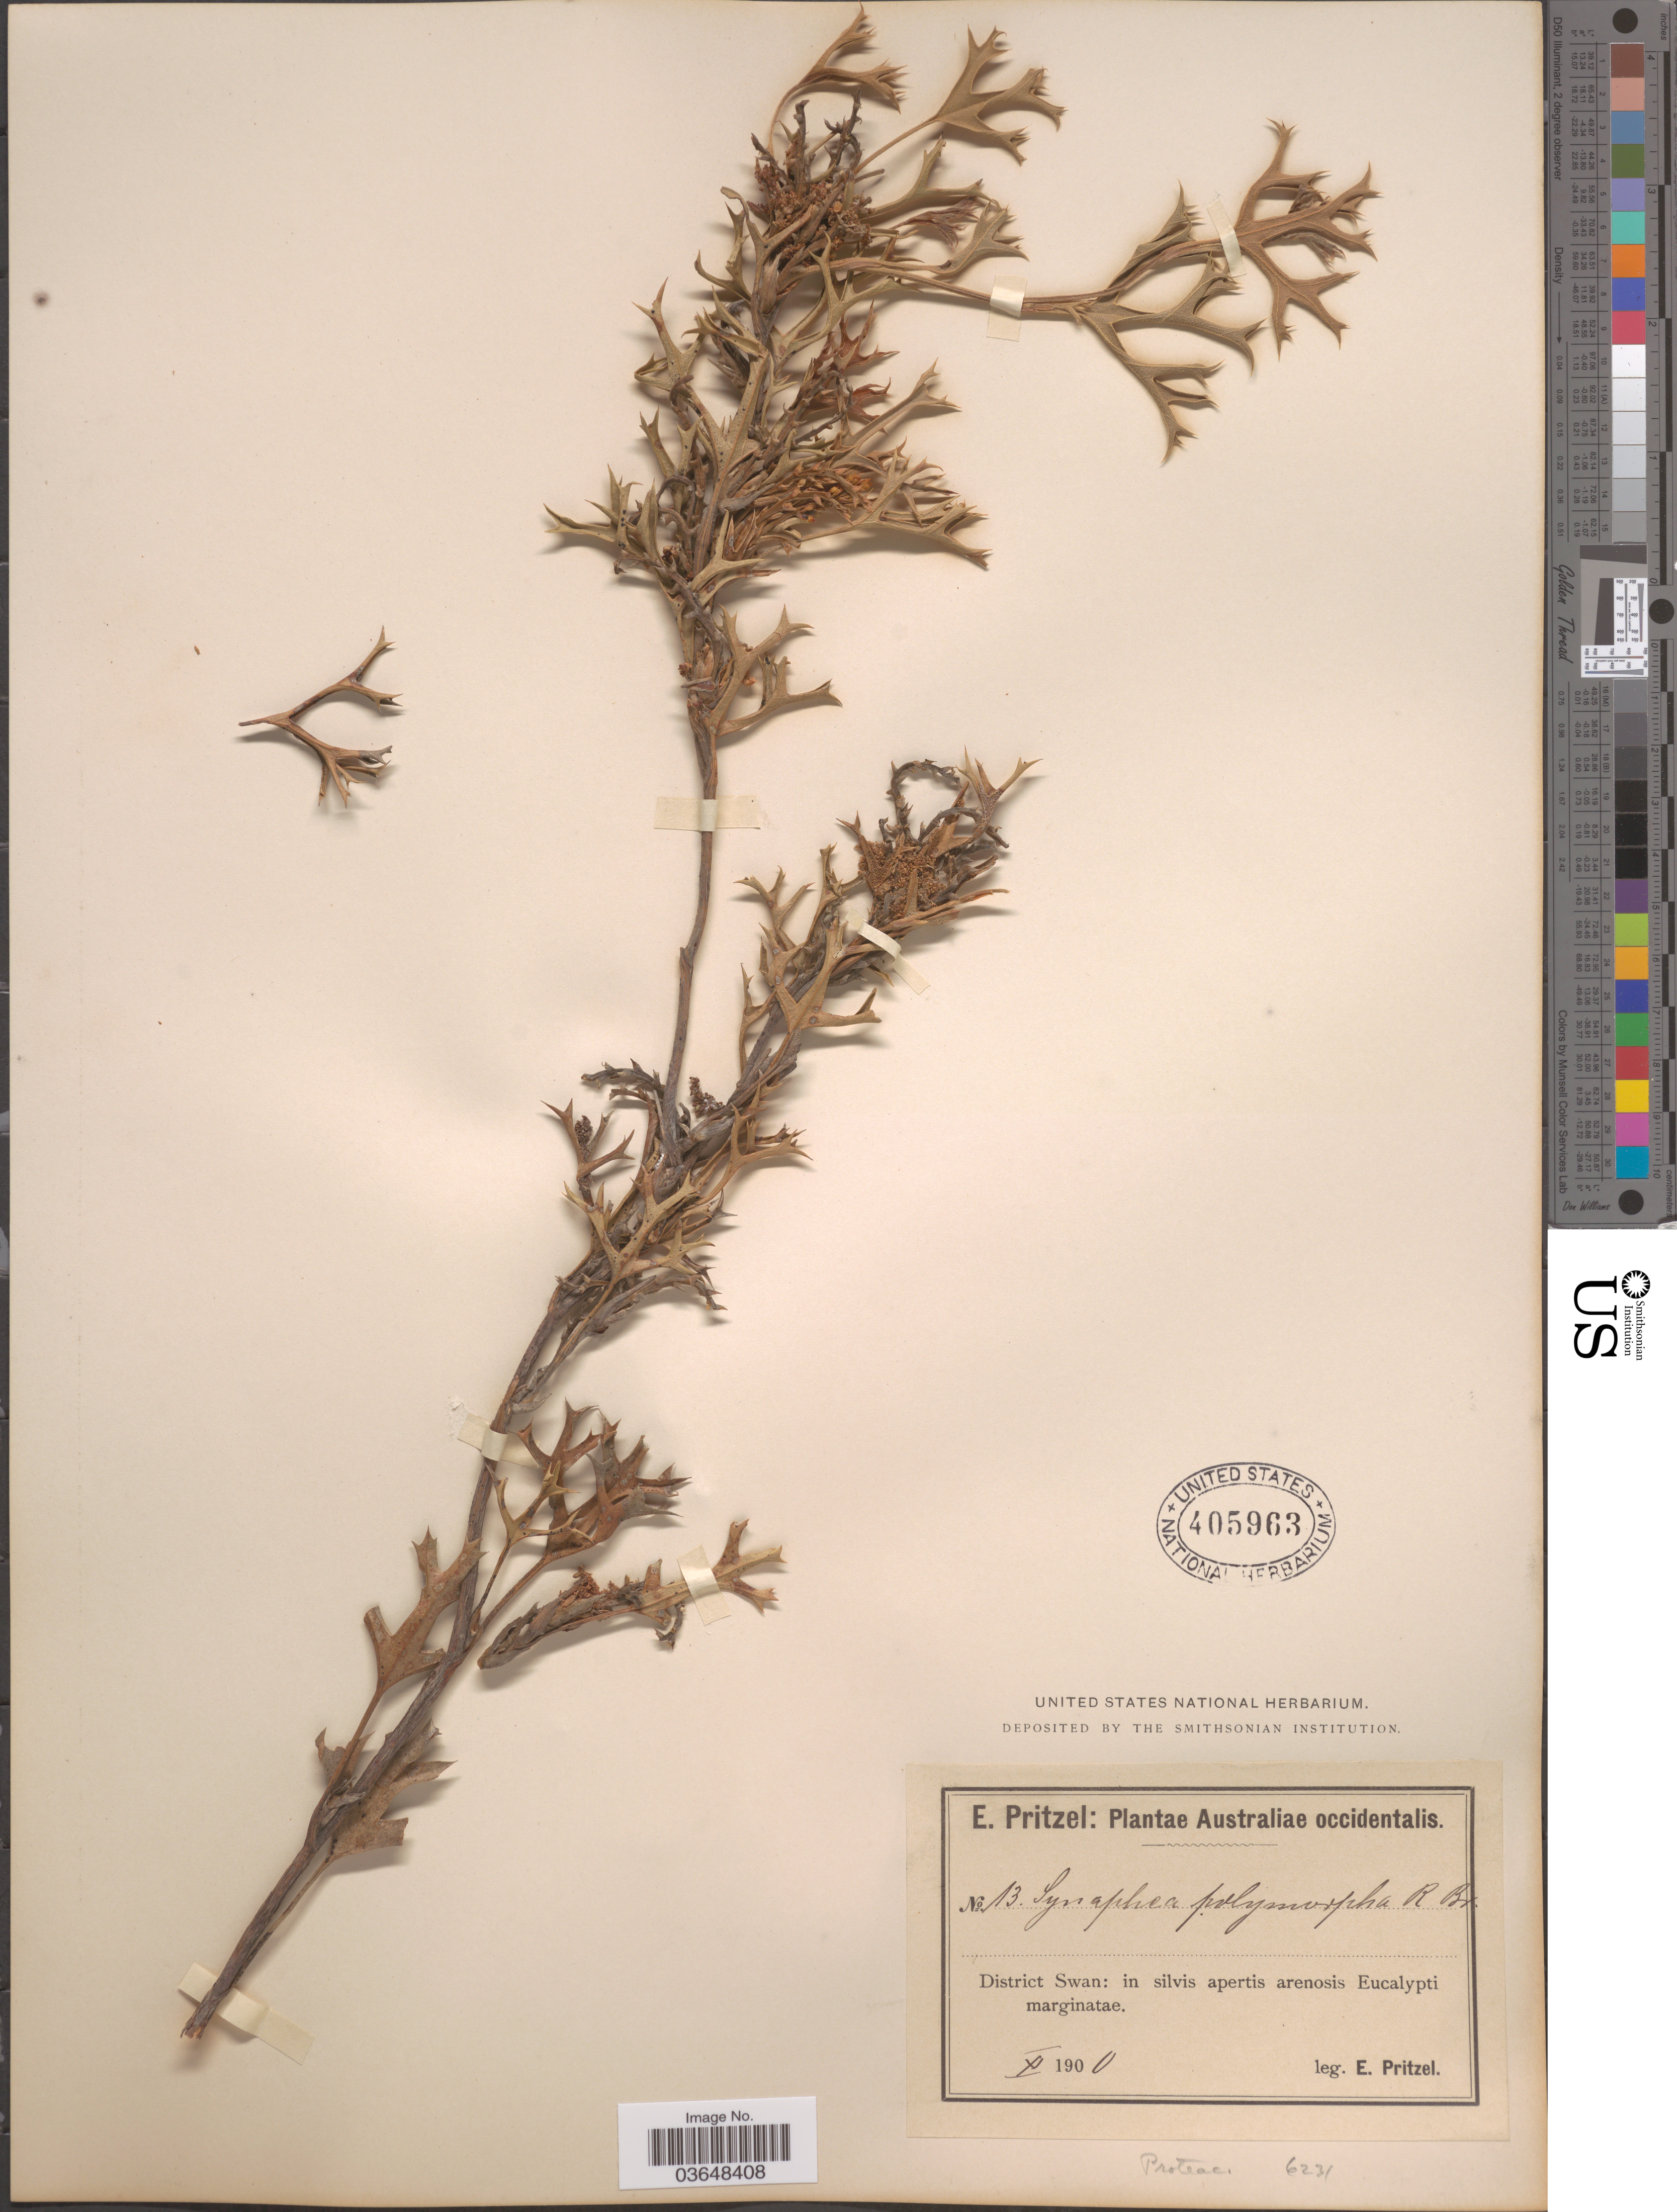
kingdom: Plantae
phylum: Tracheophyta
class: Magnoliopsida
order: Proteales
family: Proteaceae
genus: Synaphea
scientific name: Synaphea polymorpha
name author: R. Br.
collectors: E. G. Pritzel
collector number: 13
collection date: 1900-11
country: Australia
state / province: Western Australia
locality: Australiæ occidentalis. District Swan: in silvis apertis arenosis Eucalypti marginatae.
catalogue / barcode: US 405963